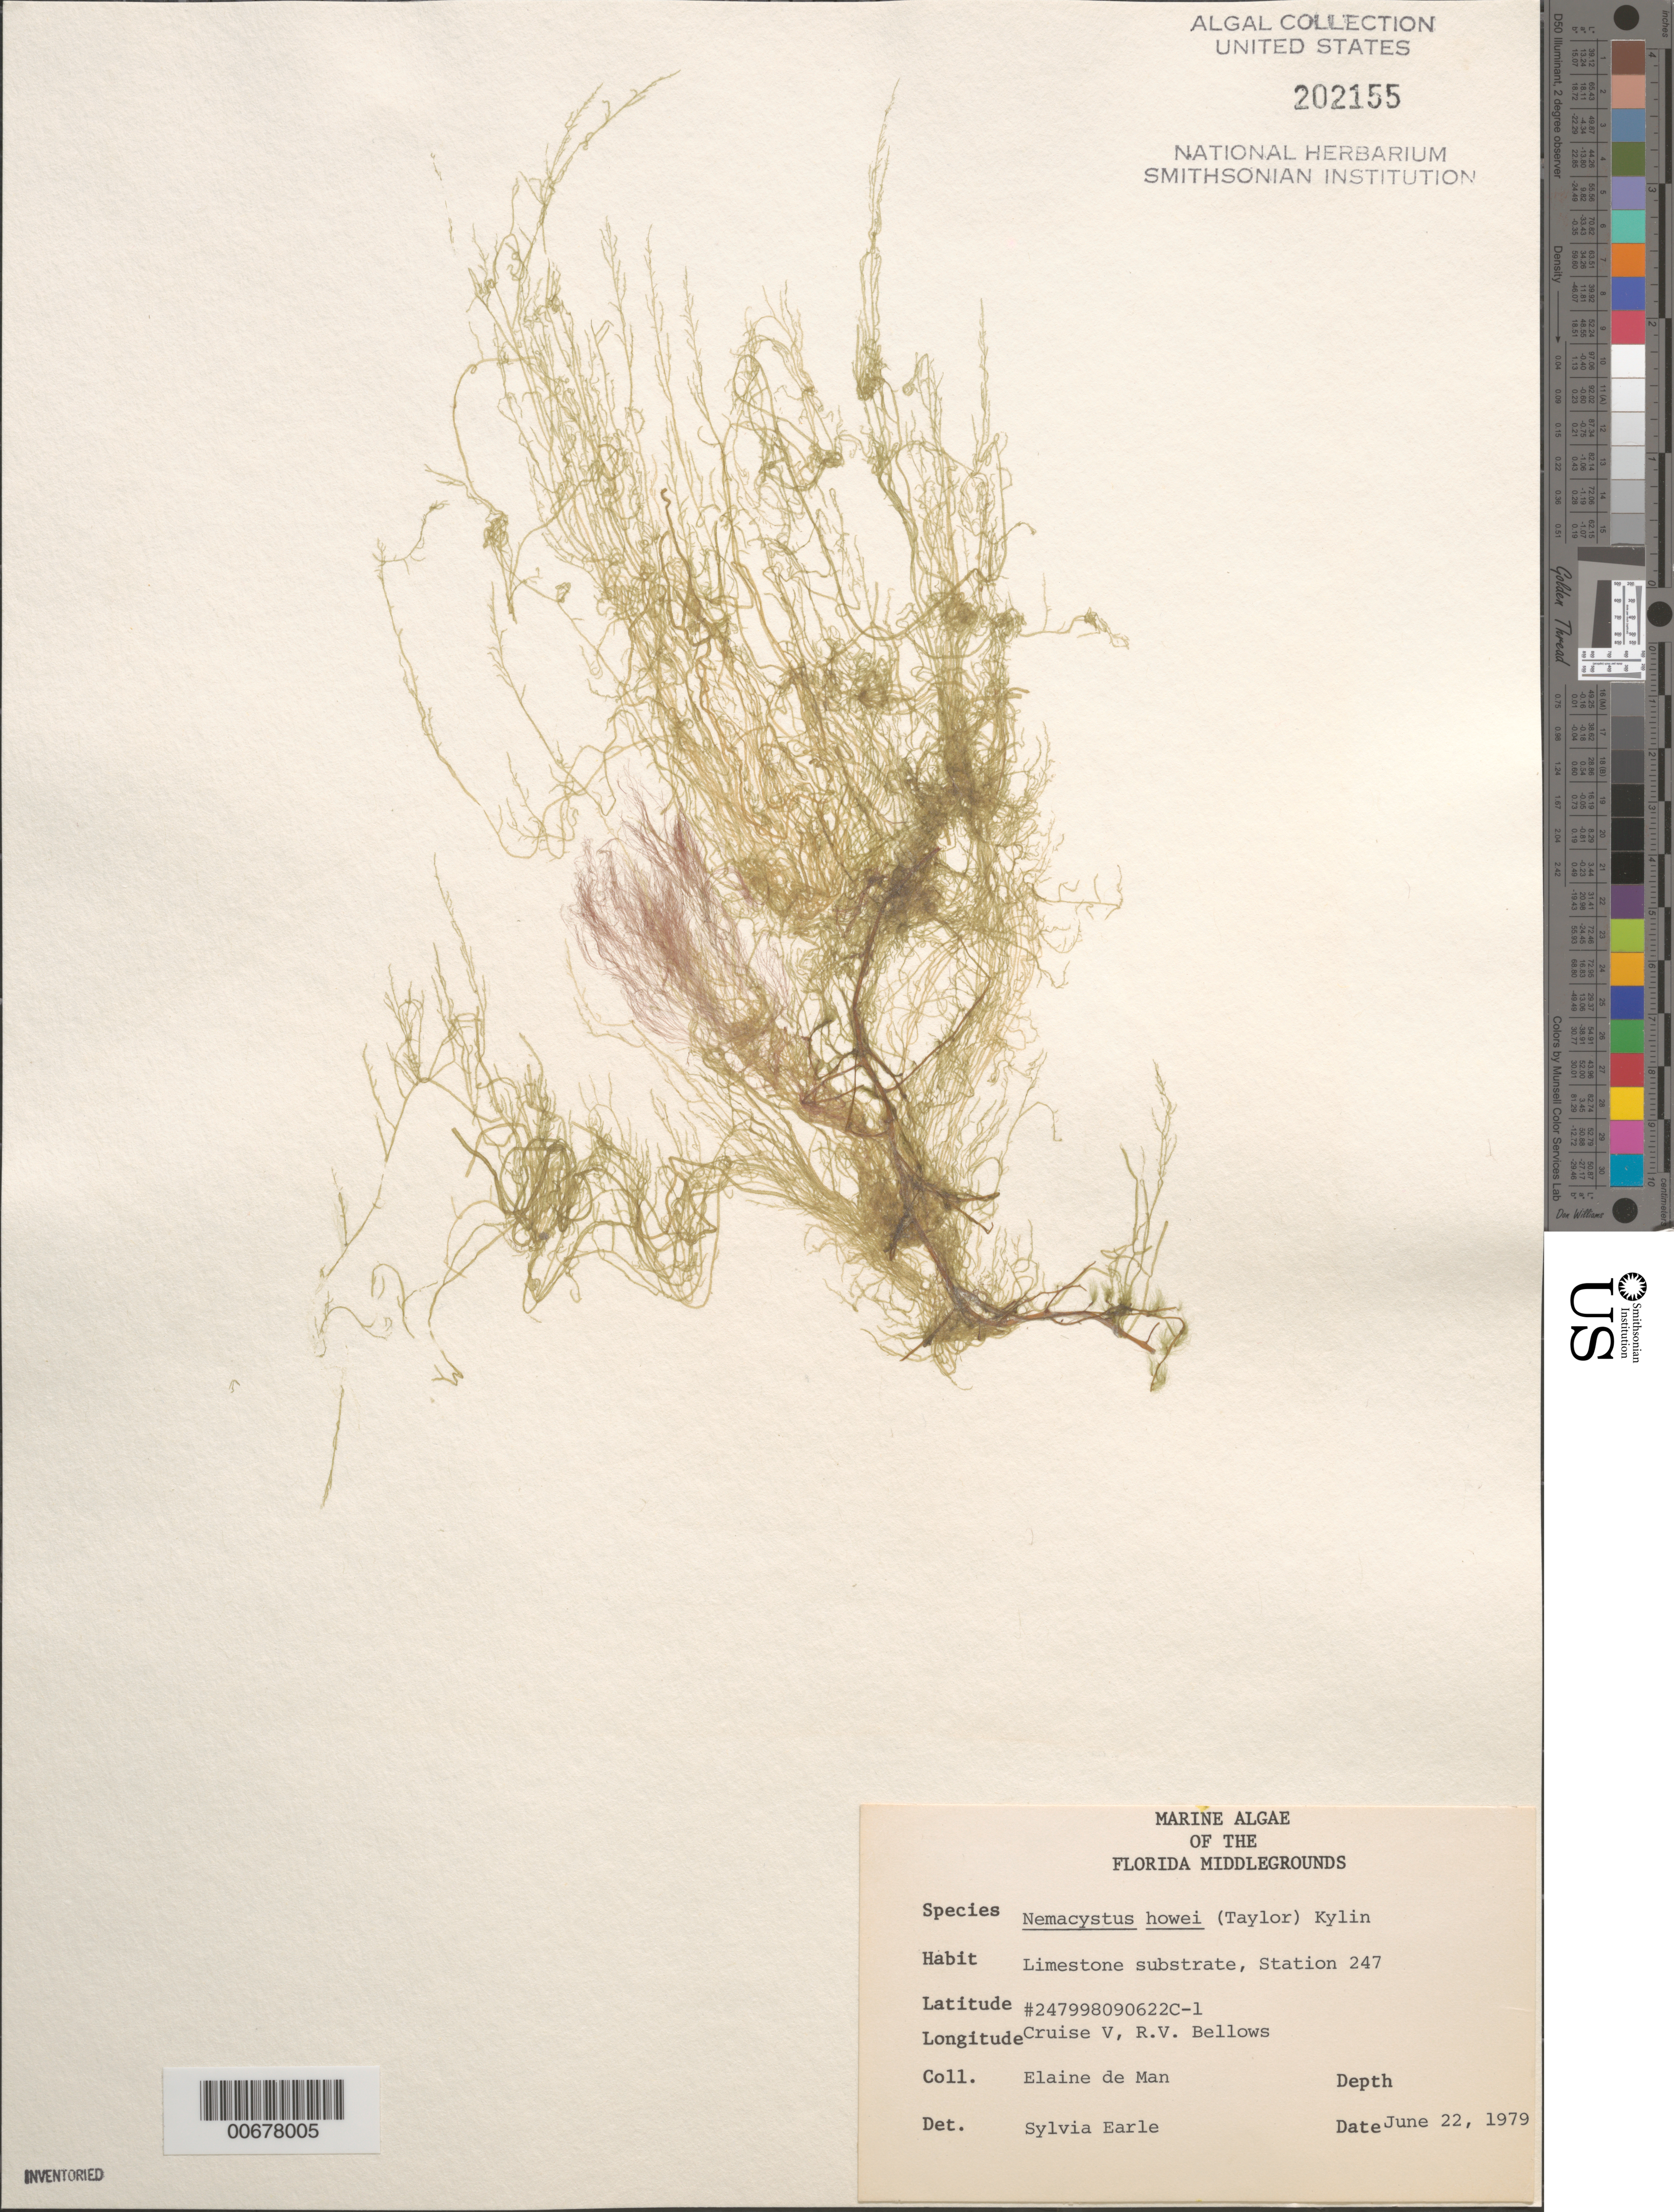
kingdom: Chromista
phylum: Ochrophyta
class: Phaeophyceae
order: Ectocarpales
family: Chordariaceae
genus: Nemacystus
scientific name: Nemacystus howei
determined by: Earle, S. A.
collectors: E. de Man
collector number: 247998090622C-1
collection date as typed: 22 Jun 1979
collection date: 1979-06-22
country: United States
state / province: Florida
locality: Florida Middle Grounds, Gulf of Mexico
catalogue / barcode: US 202155